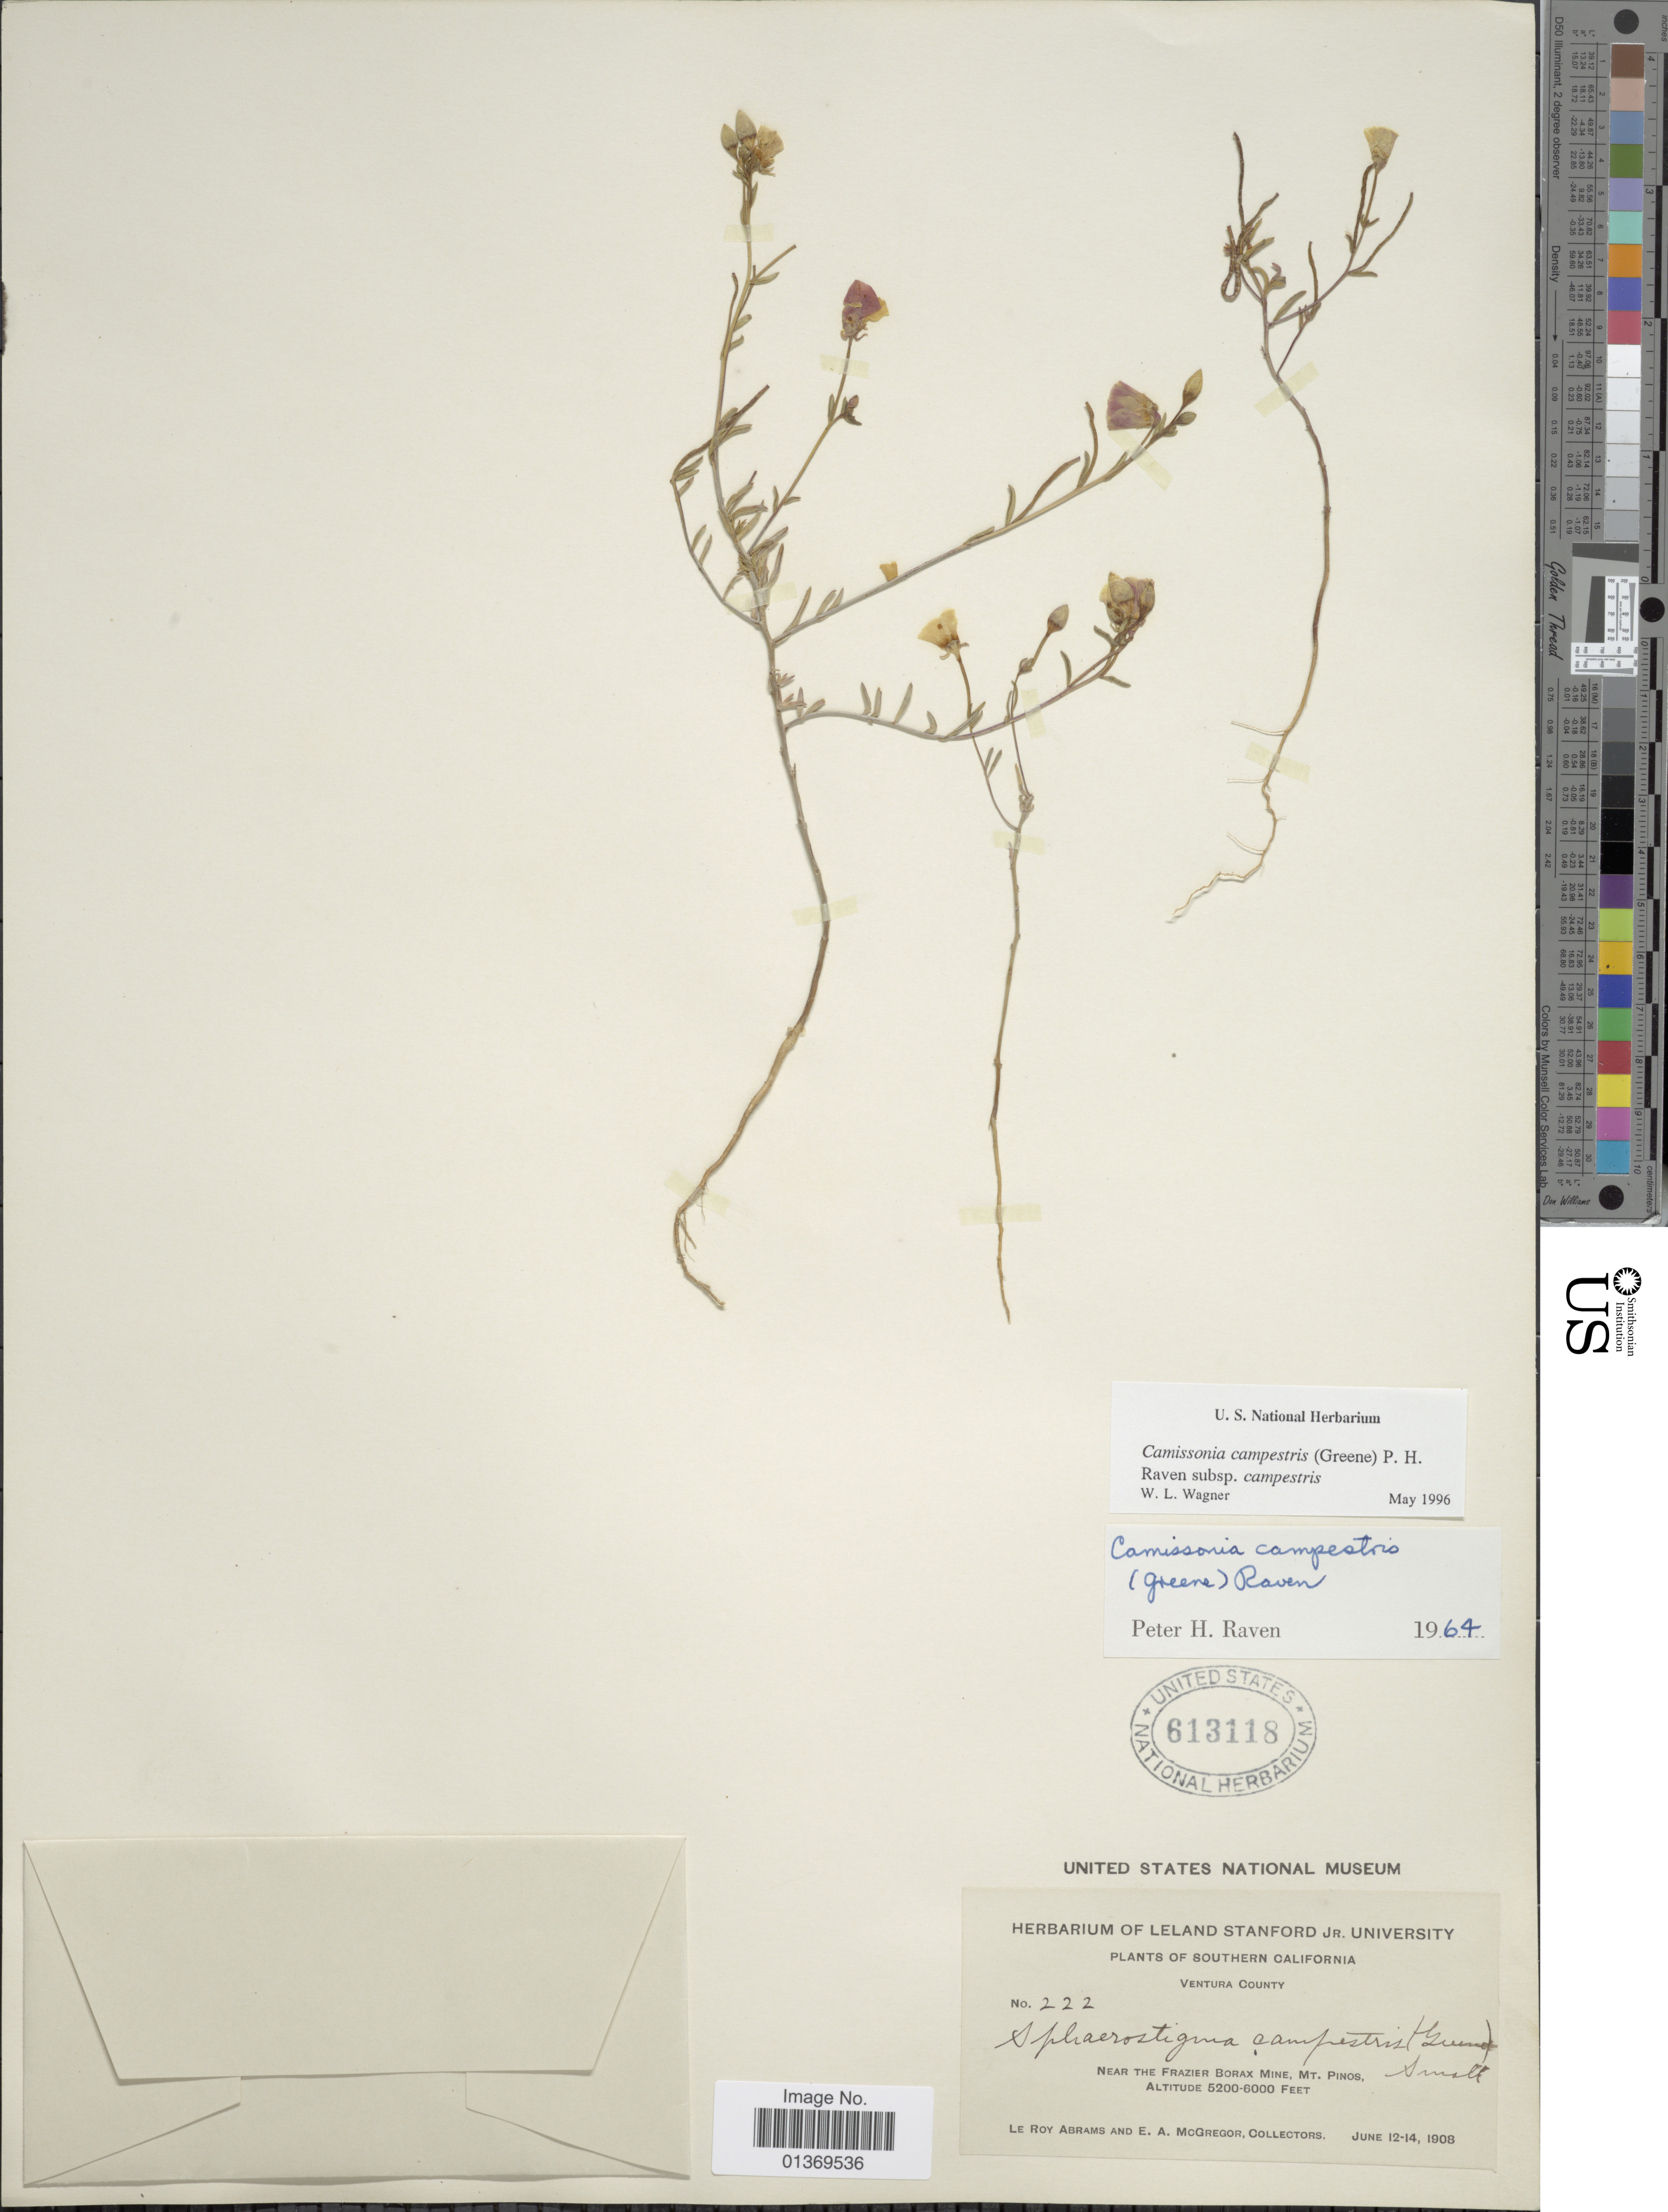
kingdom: Plantae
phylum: Tracheophyta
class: Magnoliopsida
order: Myrtales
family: Onagraceae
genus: Camissonia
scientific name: Camissonia campestris subsp. campestris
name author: (Greene) P.H. Raven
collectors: L. Abrams & E. A. McGregor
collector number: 222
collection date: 1908-06-12/1908-06-14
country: United States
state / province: California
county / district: Ventura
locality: Near the Frazier Borax Mine, Mt. Pinos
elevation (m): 1585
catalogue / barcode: US 613118